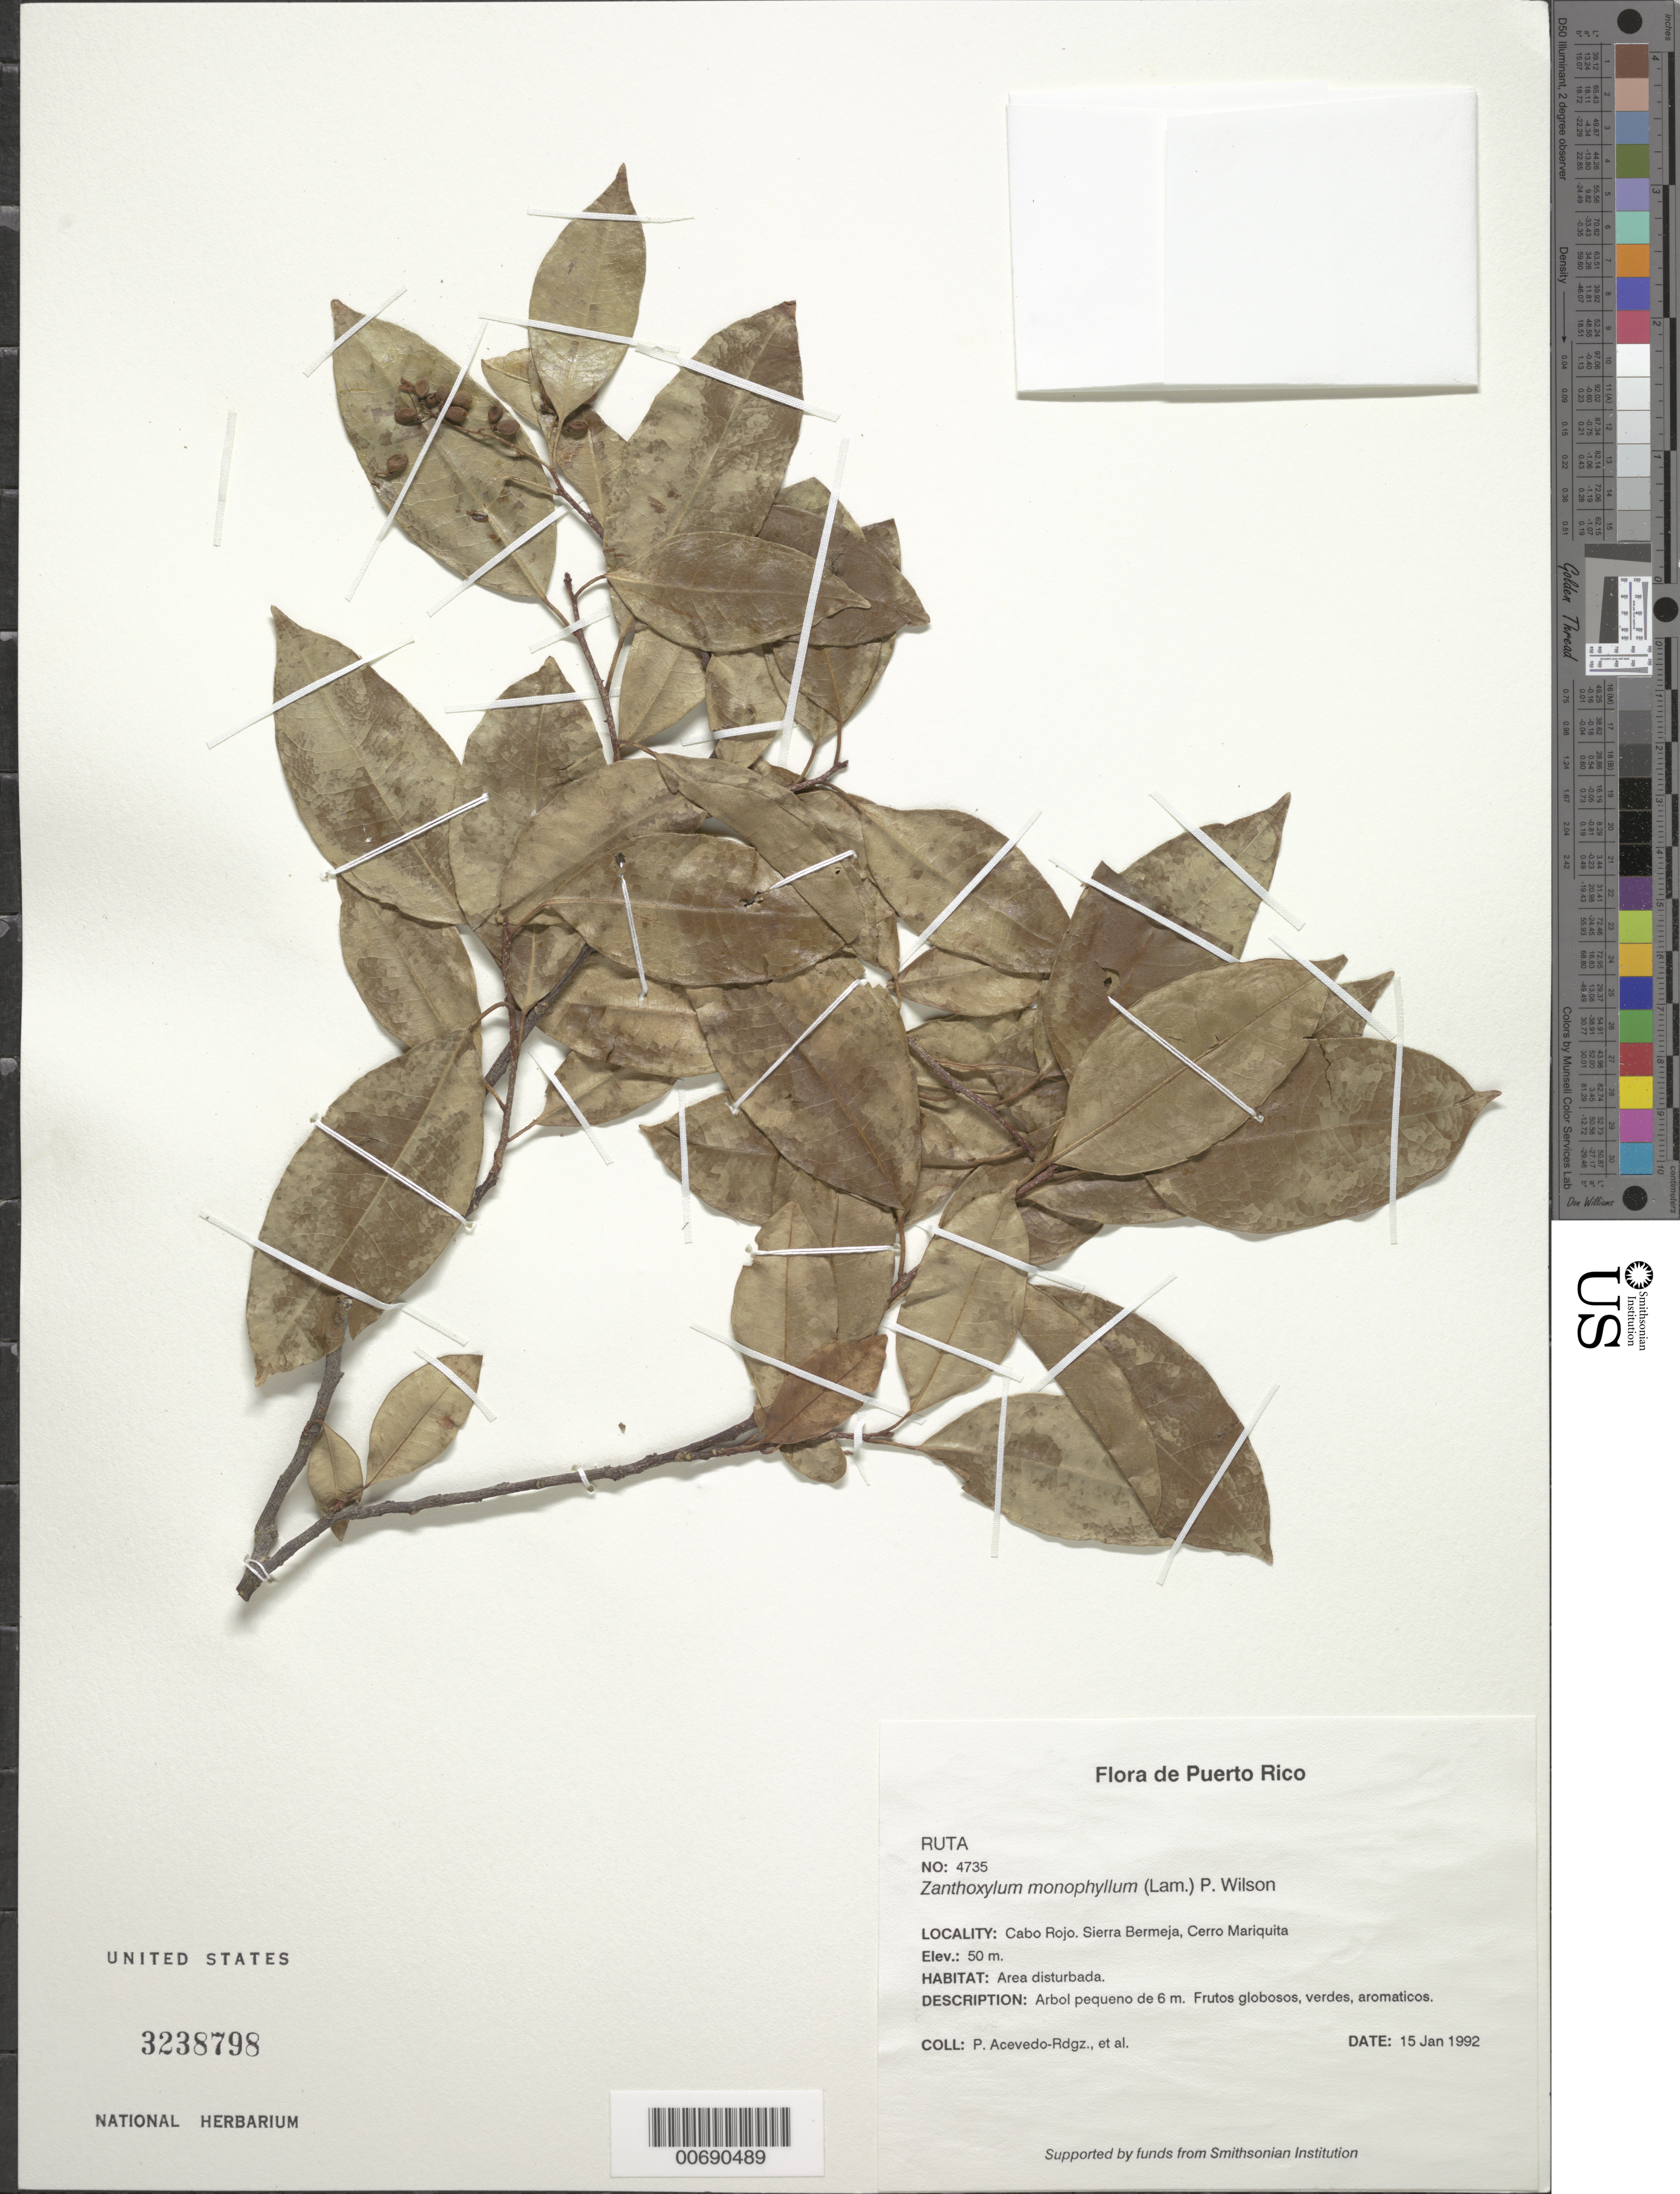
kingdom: Plantae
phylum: Tracheophyta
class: Magnoliopsida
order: Sapindales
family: Rutaceae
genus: Zanthoxylum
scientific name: Zanthoxylum monophyllum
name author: (Lam.) P. Wilson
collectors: P. Acevedo-Rodr.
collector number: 4735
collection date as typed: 15 Jan 1992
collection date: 1992-01-15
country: Puerto Rico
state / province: Cabo Rojo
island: Puerto Rico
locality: Cabo Rojo; Sierra Bermeja, Cerro Mariquita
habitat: Area disturbada.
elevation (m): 50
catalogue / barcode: US 3238798